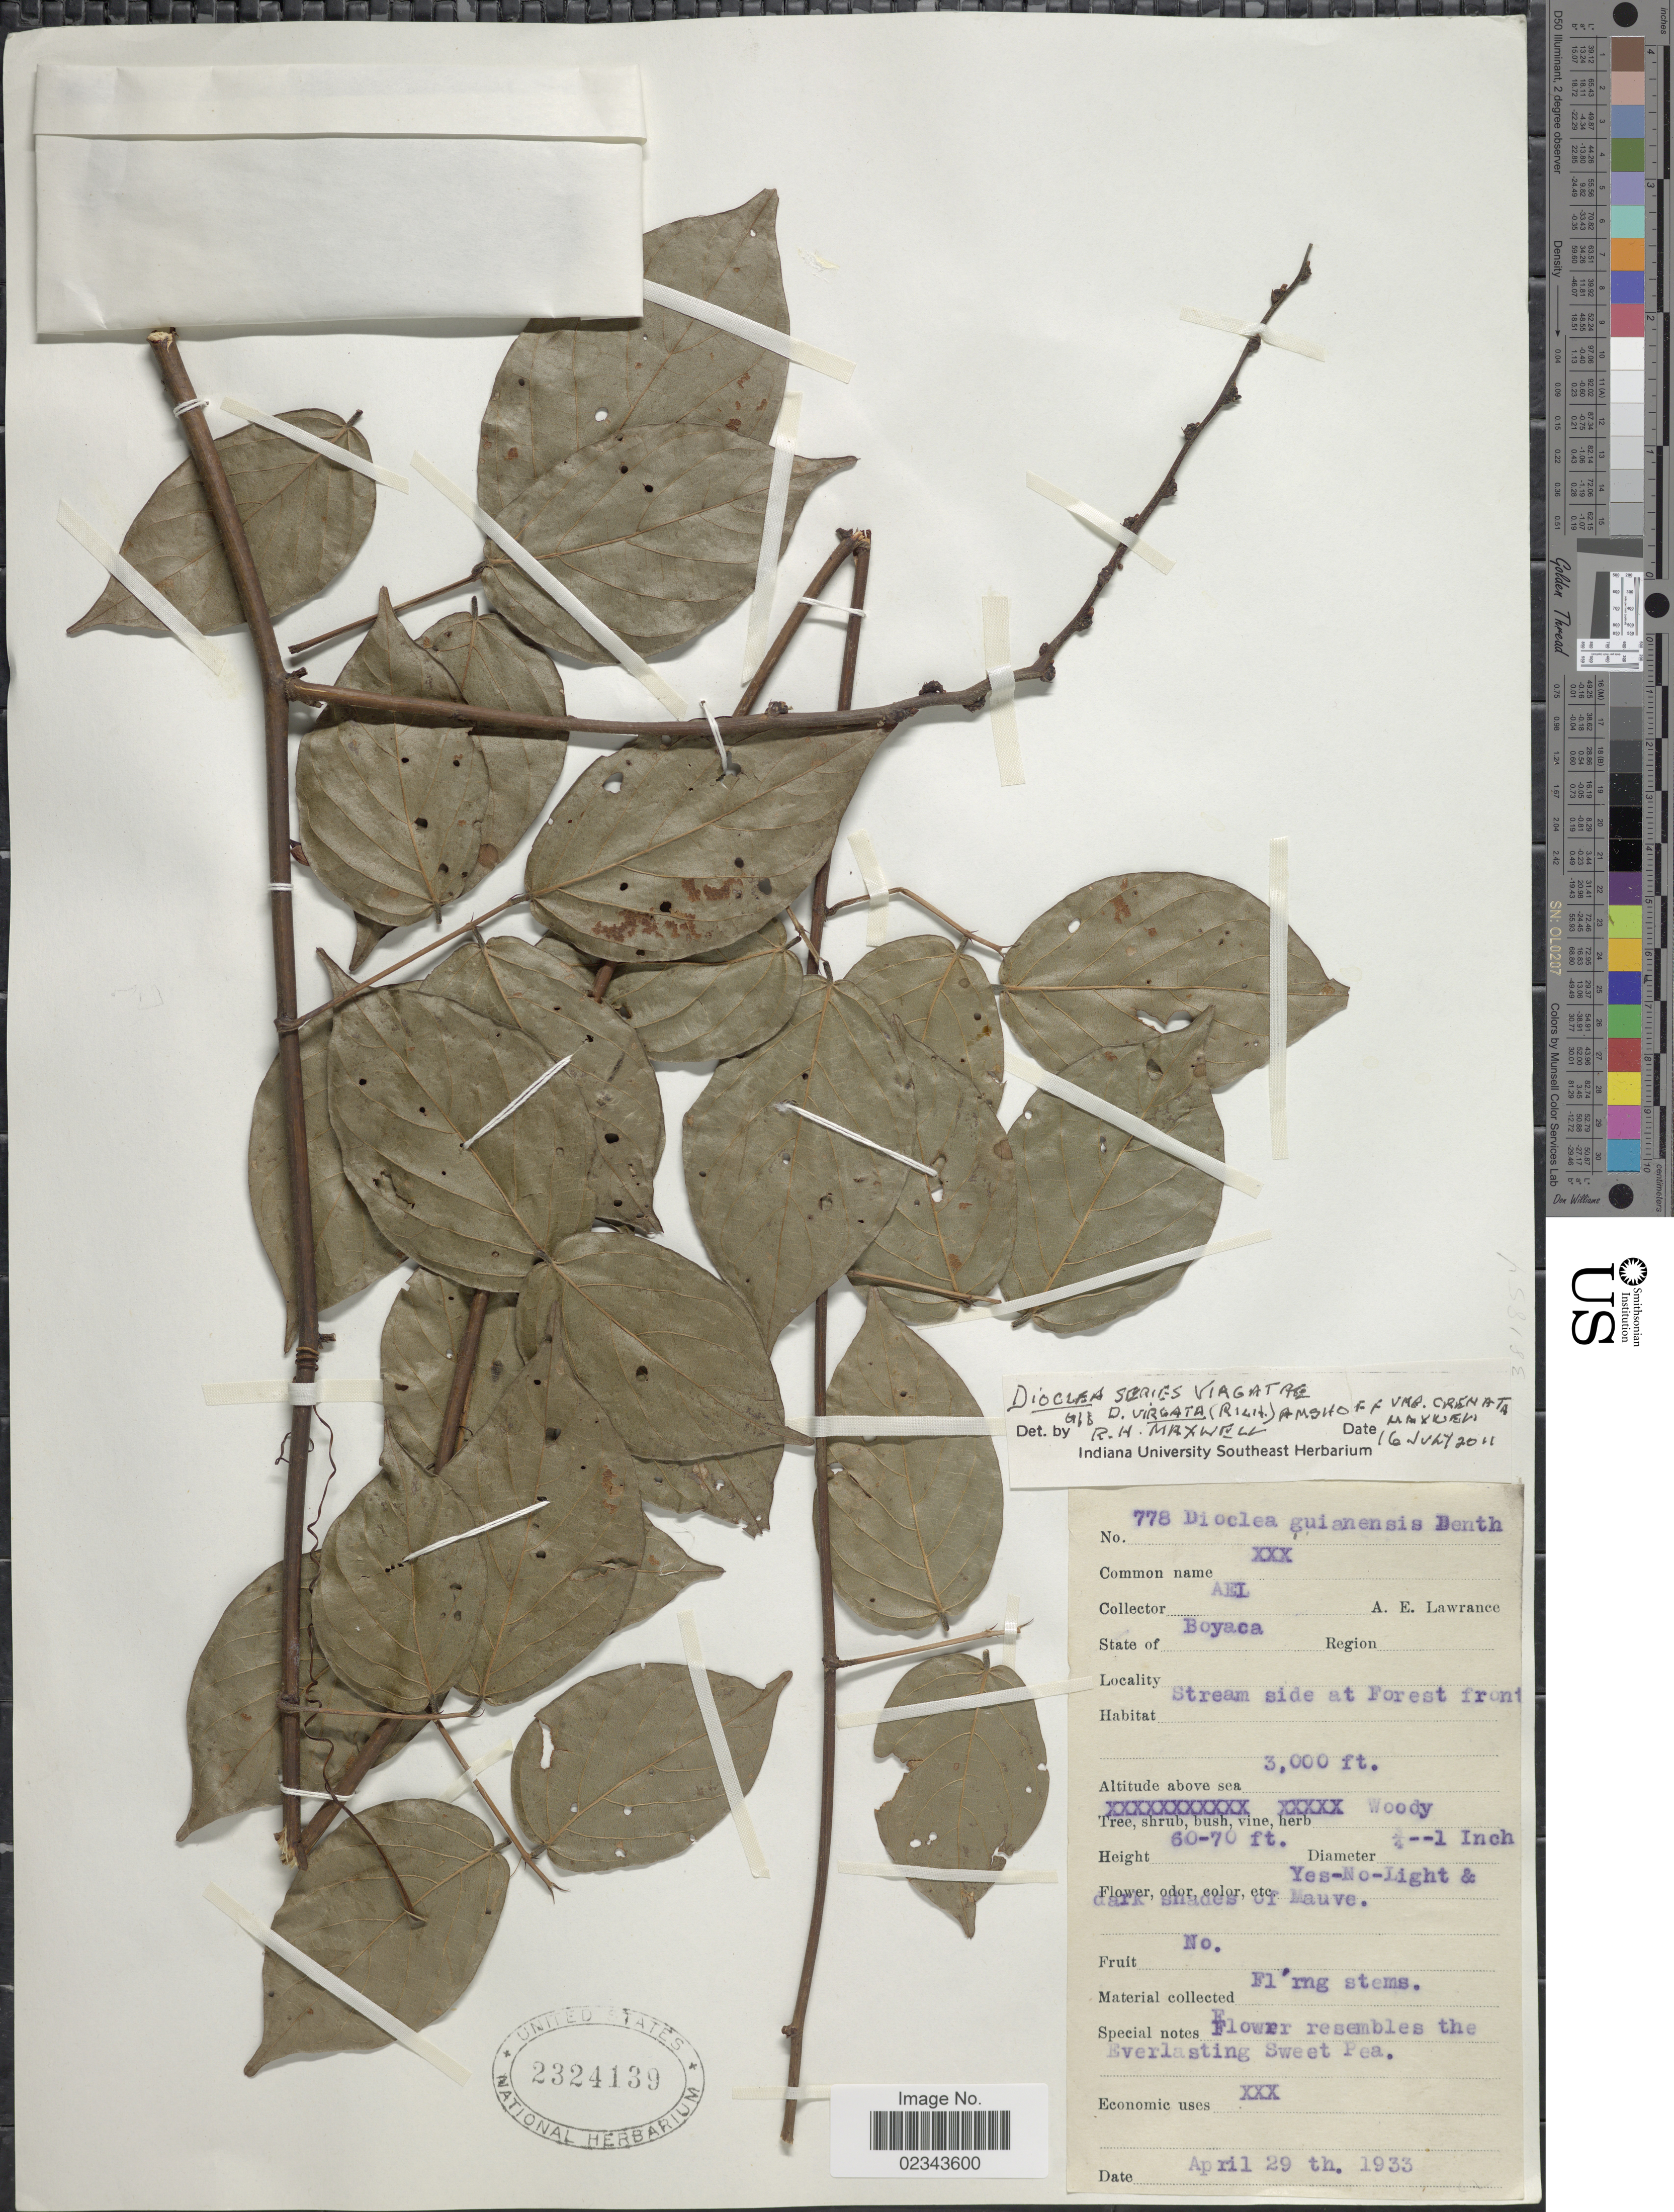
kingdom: Plantae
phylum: Tracheophyta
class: Magnoliopsida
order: Fabales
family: Fabaceae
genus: Dioclea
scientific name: Dioclea virgata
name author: (Rich.) Amshoff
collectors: A. Lawrance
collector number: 778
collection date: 1933-04-29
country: Colombia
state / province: Boyacá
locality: Stream side at Forest front.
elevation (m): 914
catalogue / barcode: US 2324139